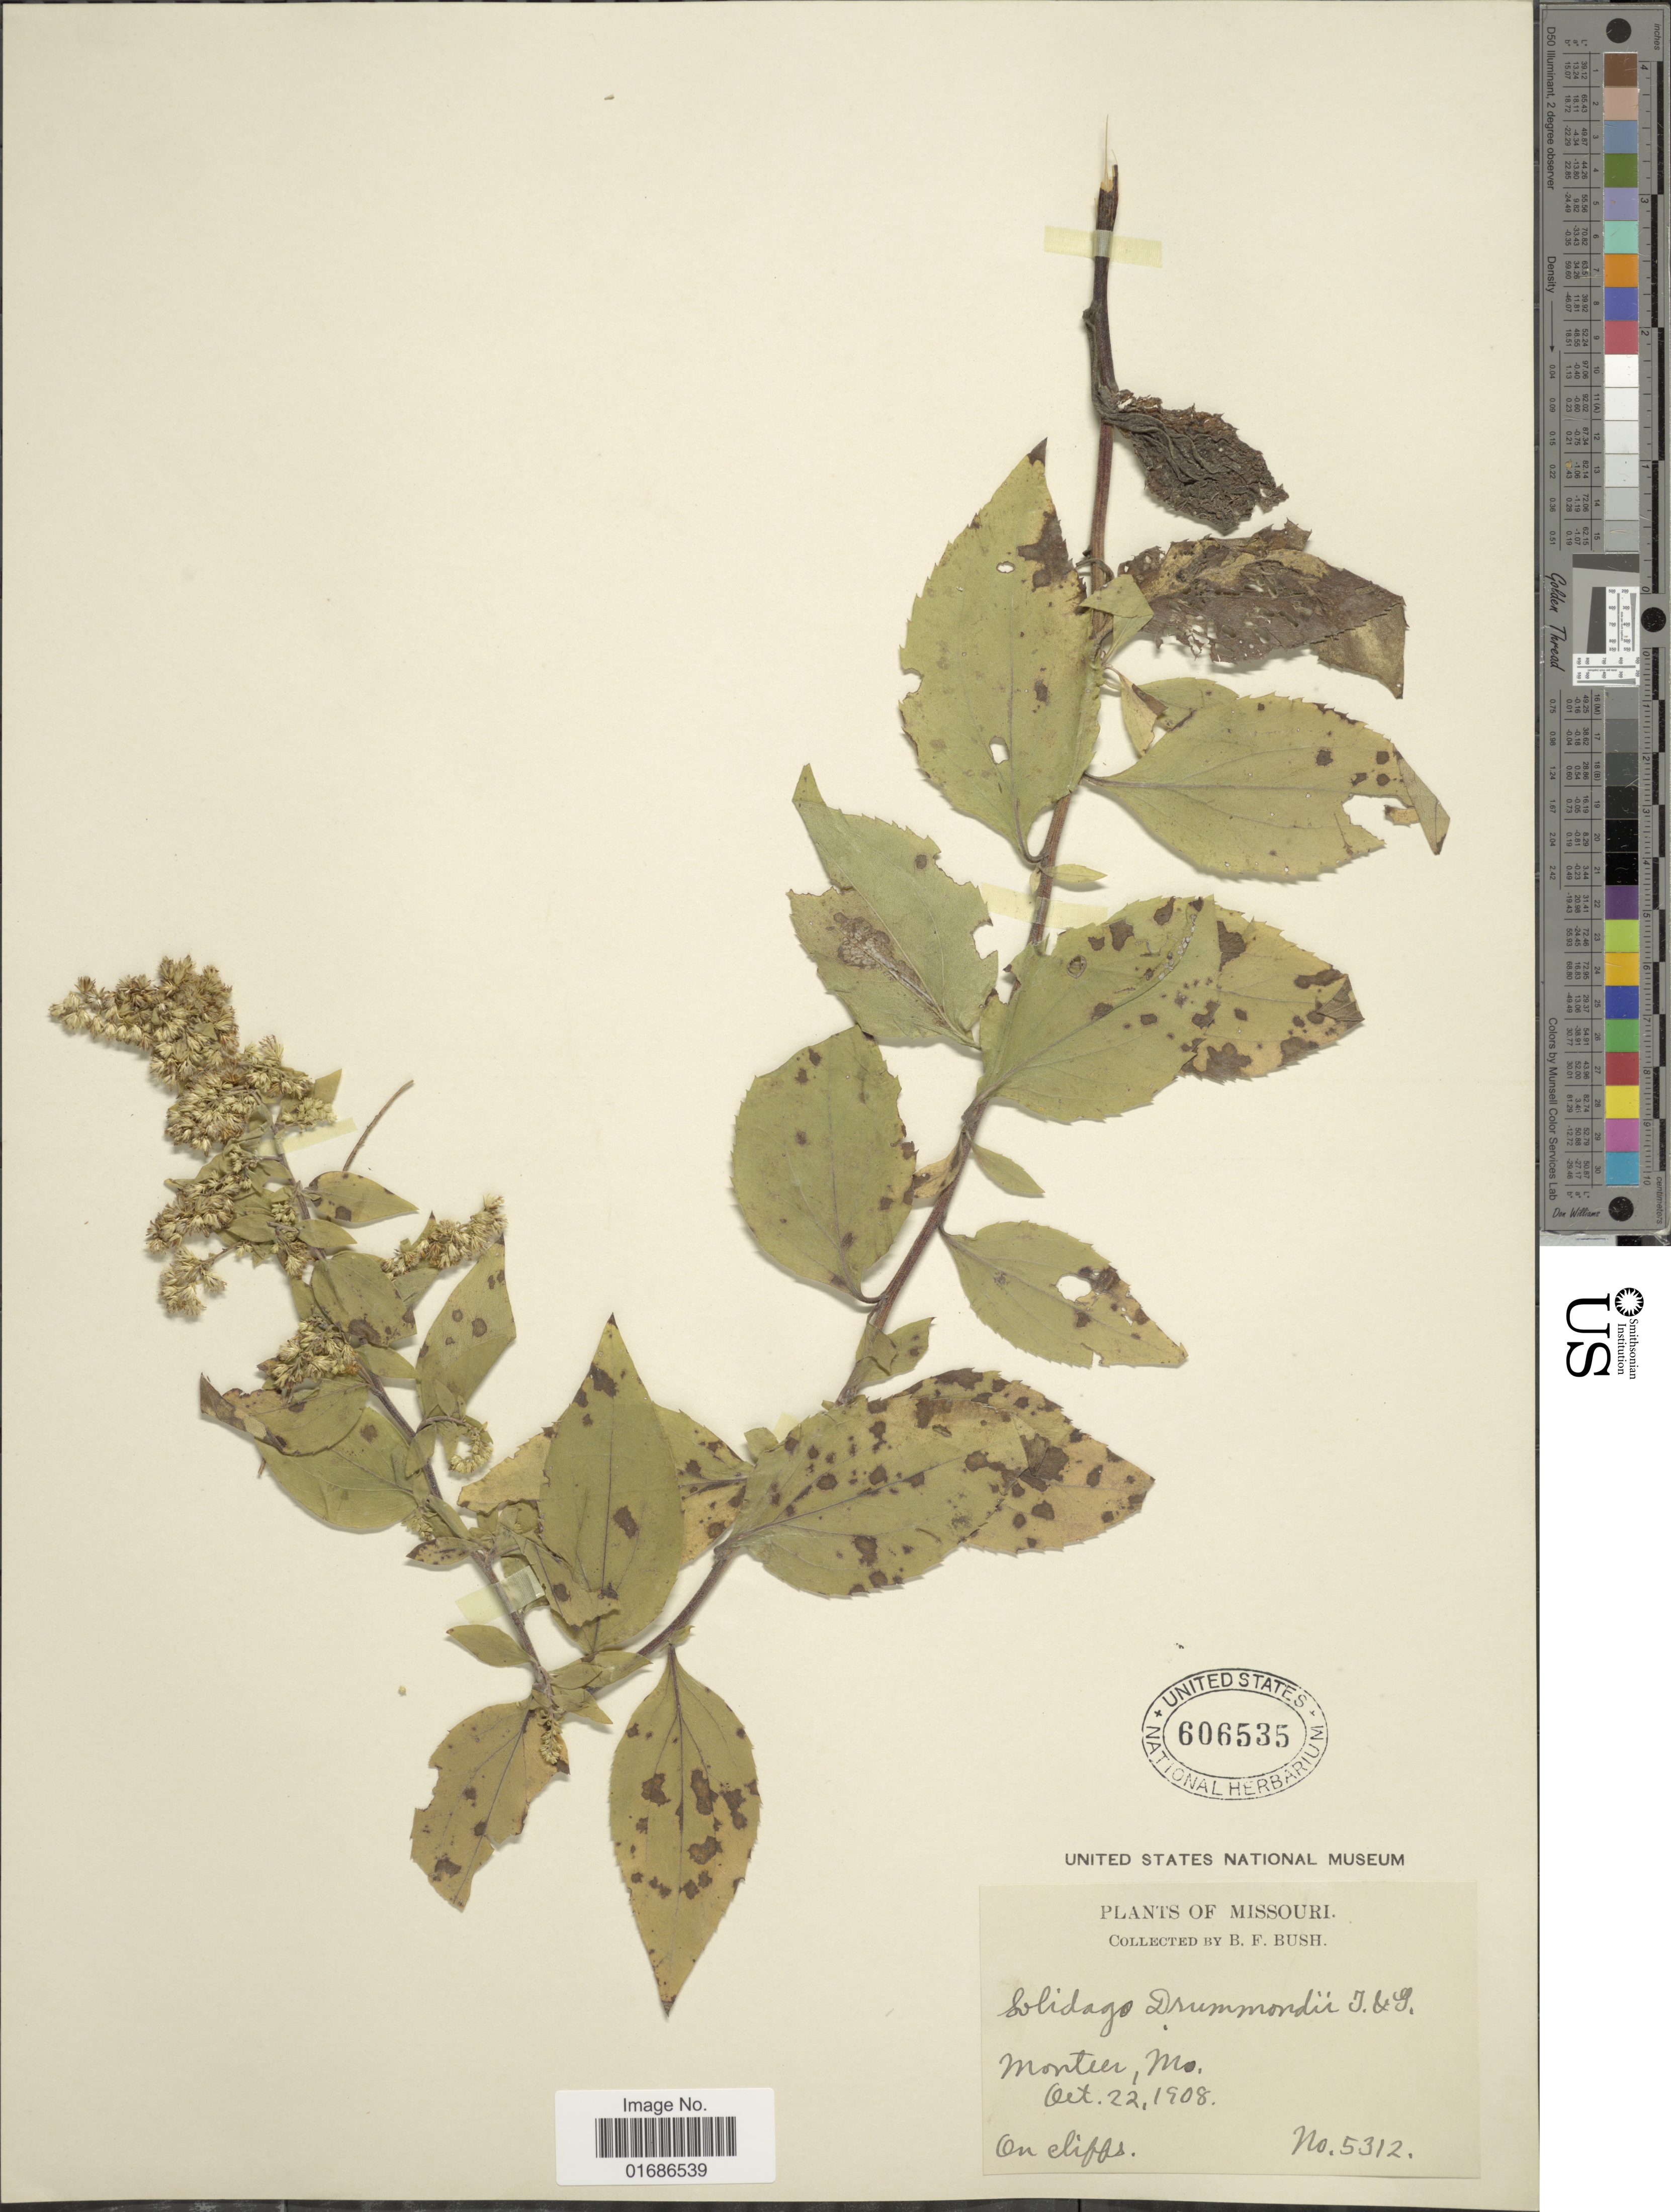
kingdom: Plantae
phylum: Tracheophyta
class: Magnoliopsida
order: Asterales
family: Asteraceae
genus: Solidago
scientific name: Solidago drummondii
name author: Torr. & A. Gray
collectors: B. F. Bush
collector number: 5312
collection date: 1908-10-22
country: United States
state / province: Missouri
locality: Monteer, Mo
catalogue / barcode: US 606535